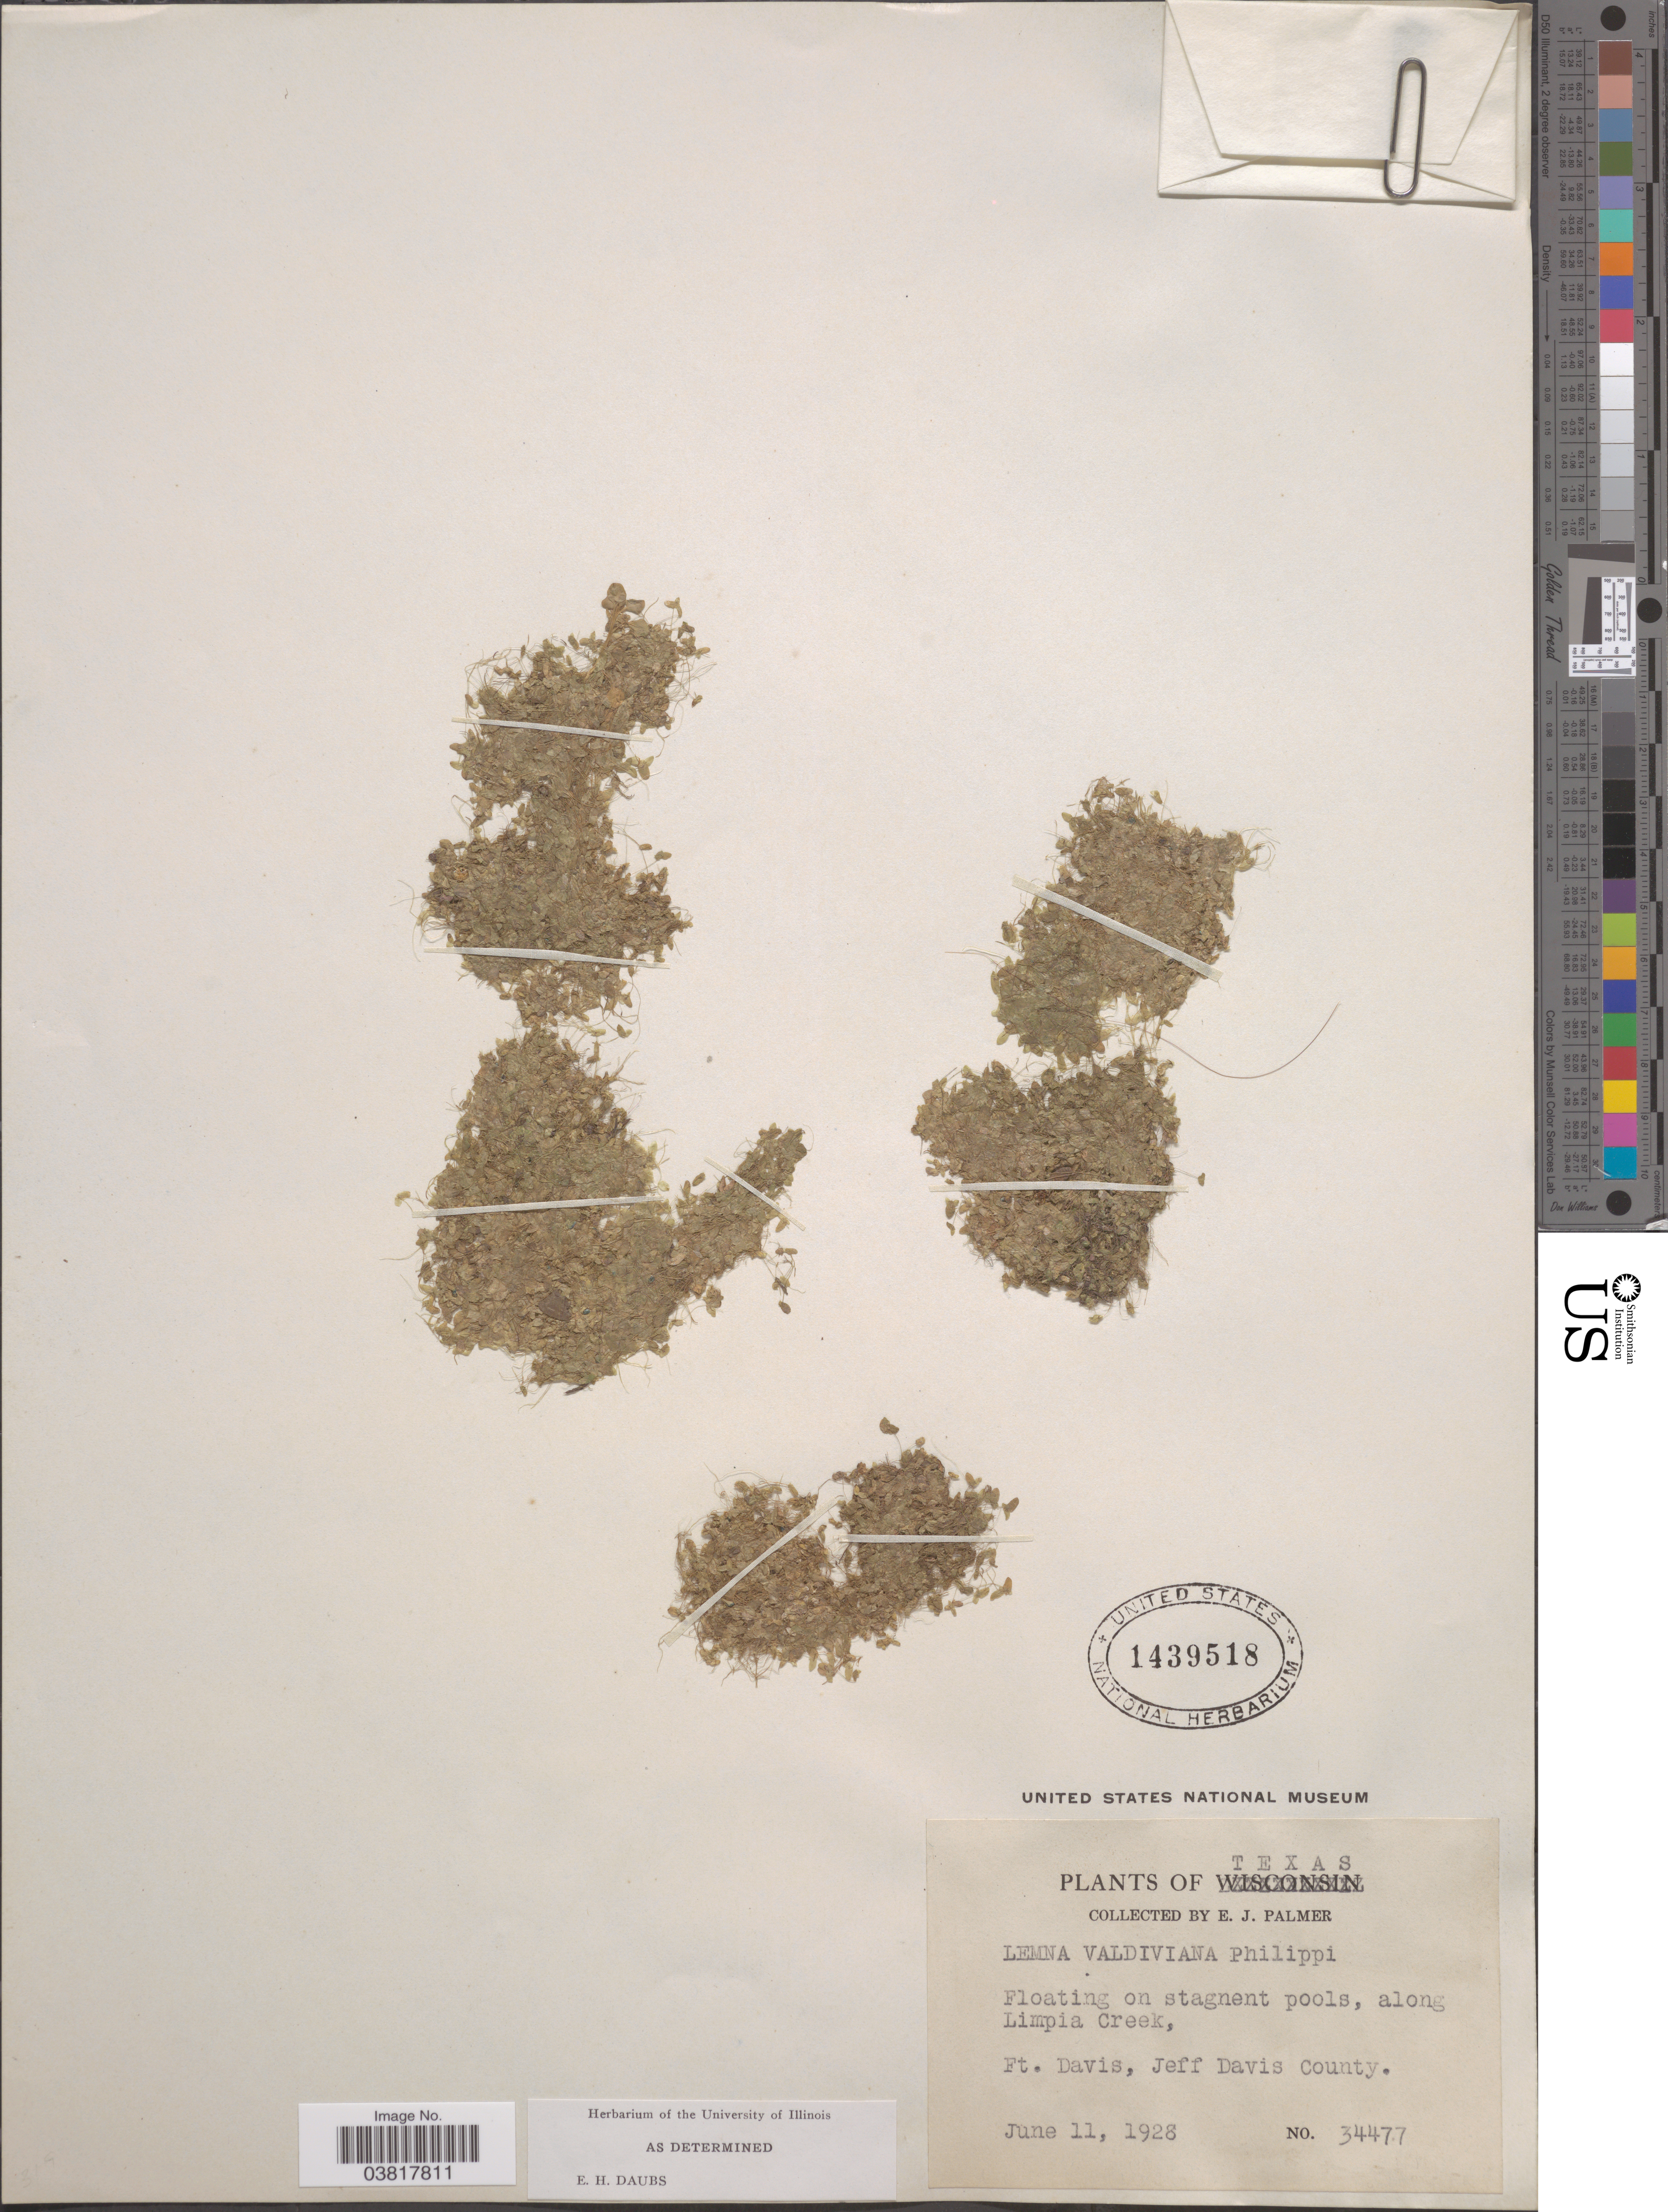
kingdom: Plantae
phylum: Tracheophyta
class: Liliopsida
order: Alismatales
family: Araceae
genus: Lemna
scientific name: Lemna valdiviana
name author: Phil.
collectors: E. J. Palmer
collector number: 34477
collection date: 1928-06-11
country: United States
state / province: Texas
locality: Along Limpia Creek, Ft. Davis, Jeff Davis County.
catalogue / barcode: US 1439518